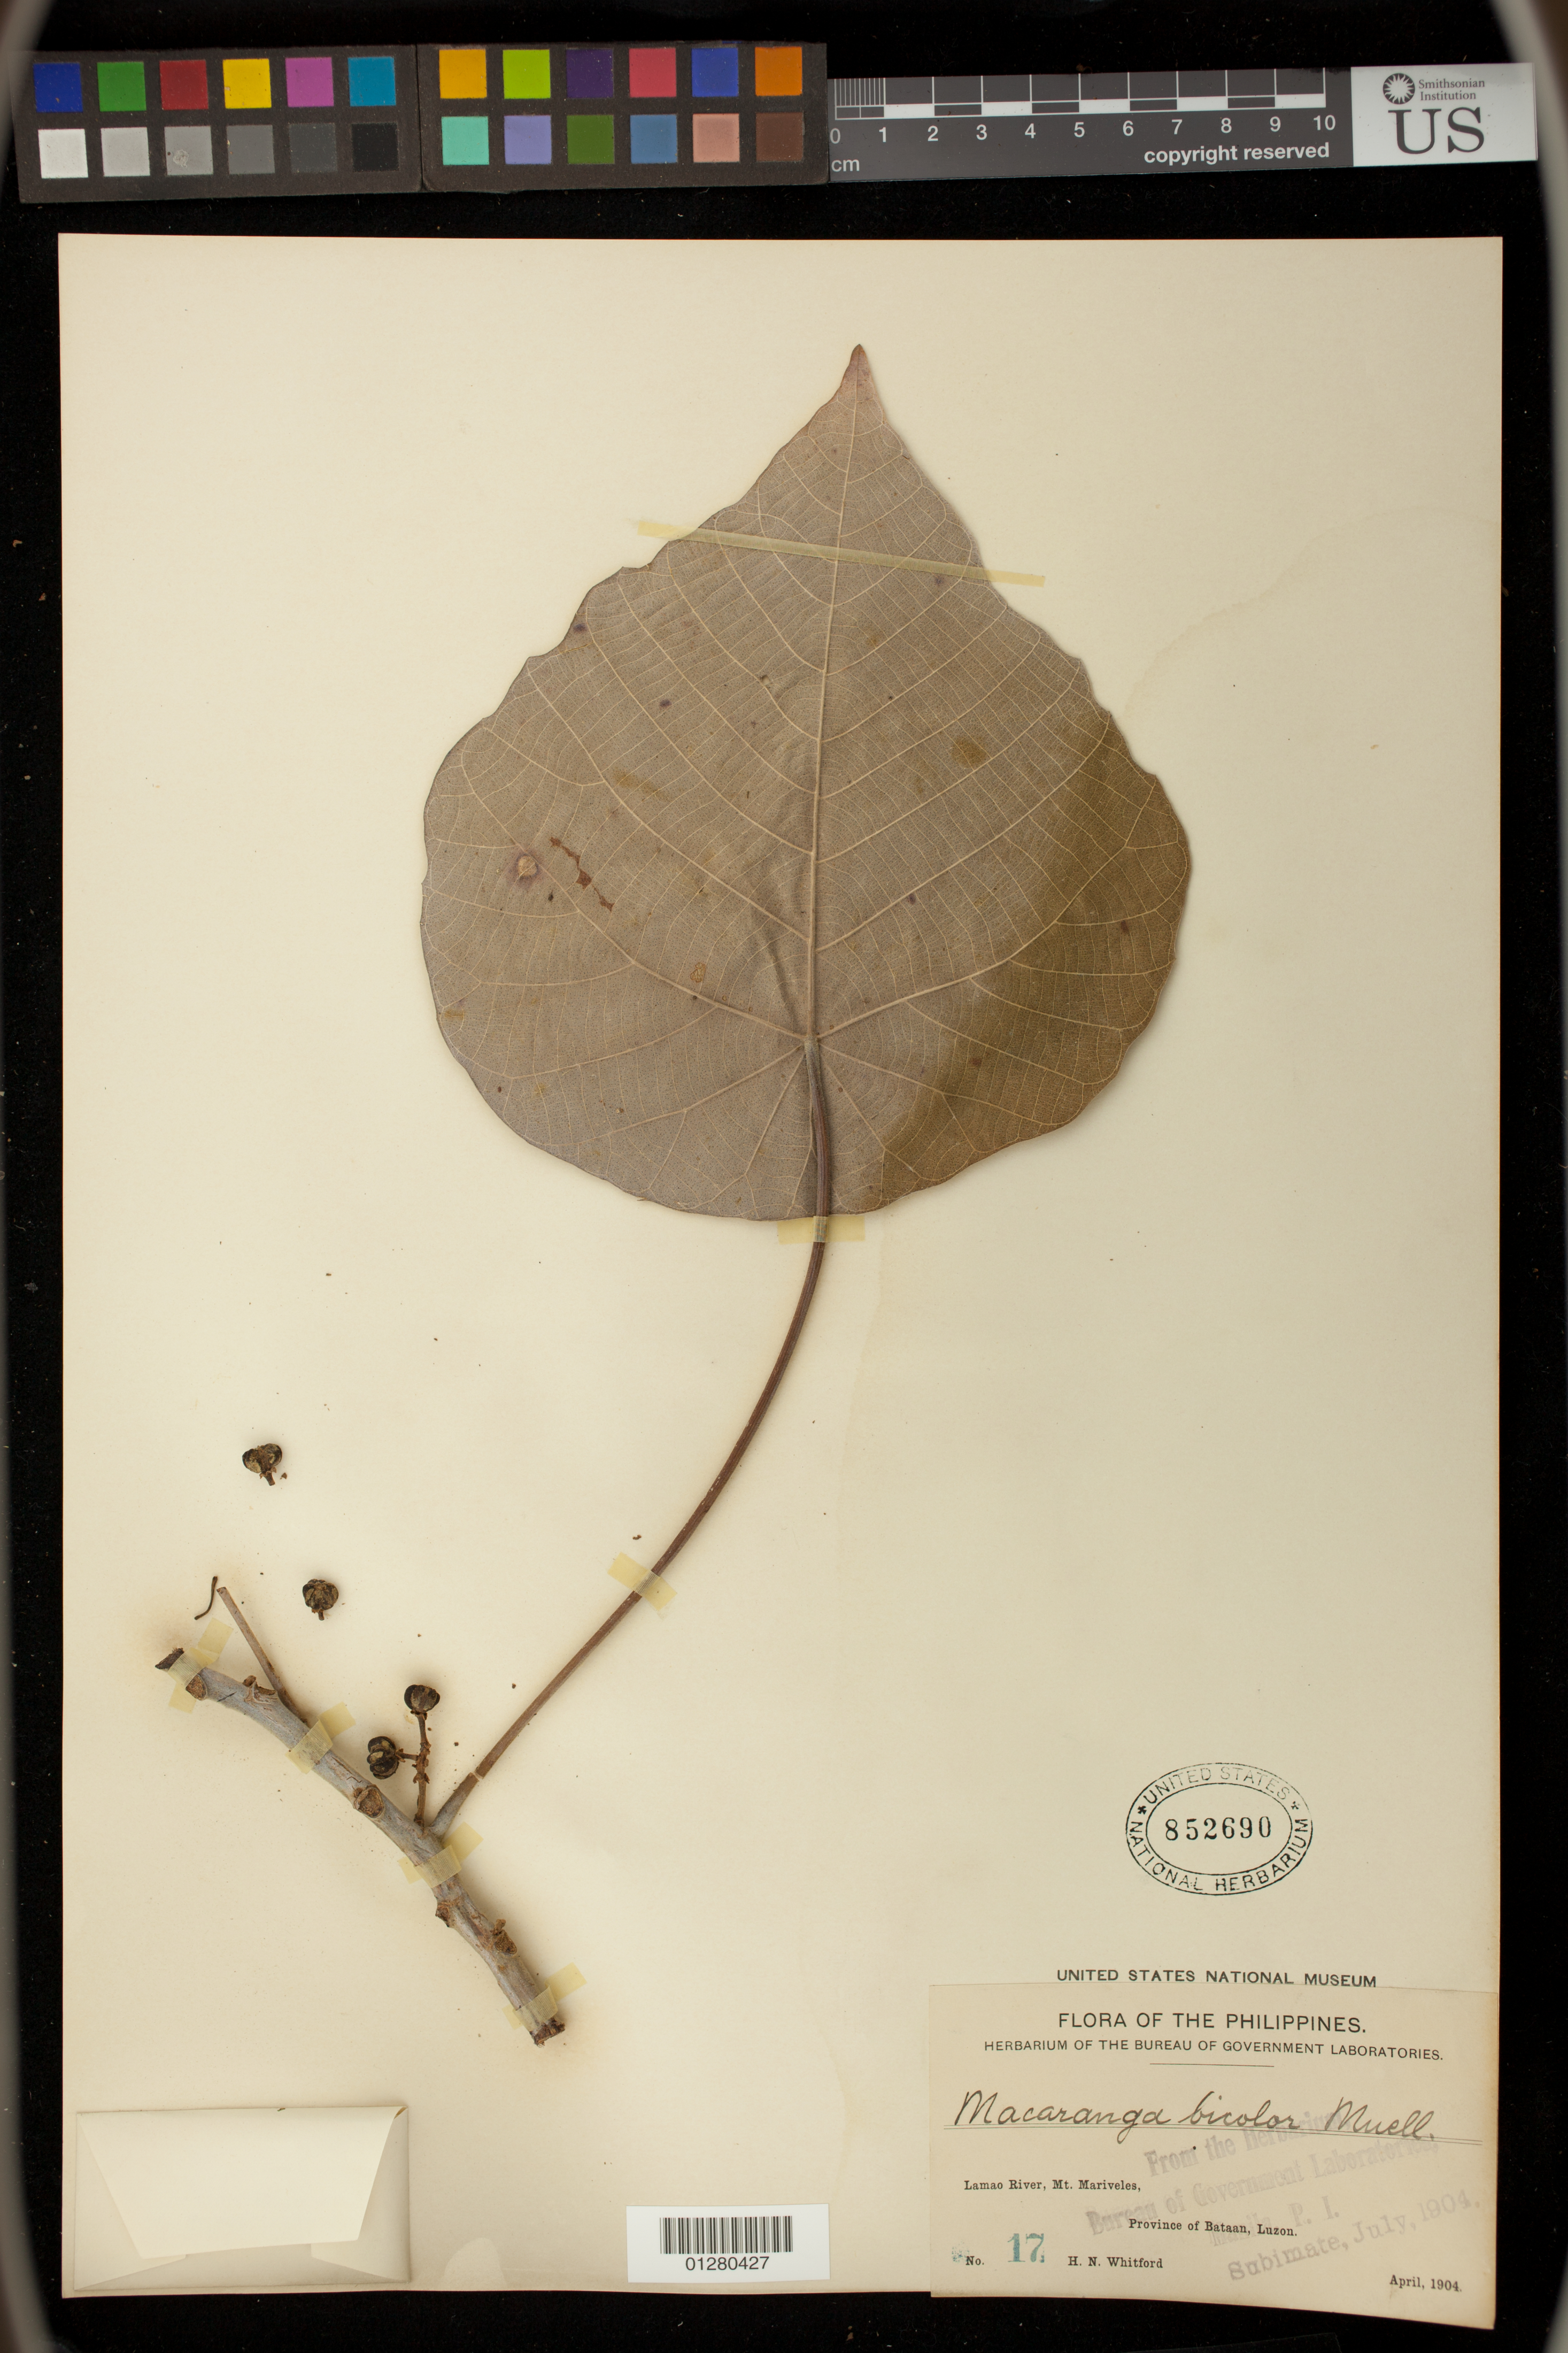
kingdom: Plantae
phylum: Tracheophyta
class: Magnoliopsida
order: Malpighiales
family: Euphorbiaceae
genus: Macaranga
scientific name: Macaranga bicolor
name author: Müll. Arg.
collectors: H. N. Whitford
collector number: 17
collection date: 1904-04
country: Philippines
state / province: Central Luzon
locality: Lamao River, Mt. Mariveles, Province of Bataan, Luzon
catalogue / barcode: US 852690